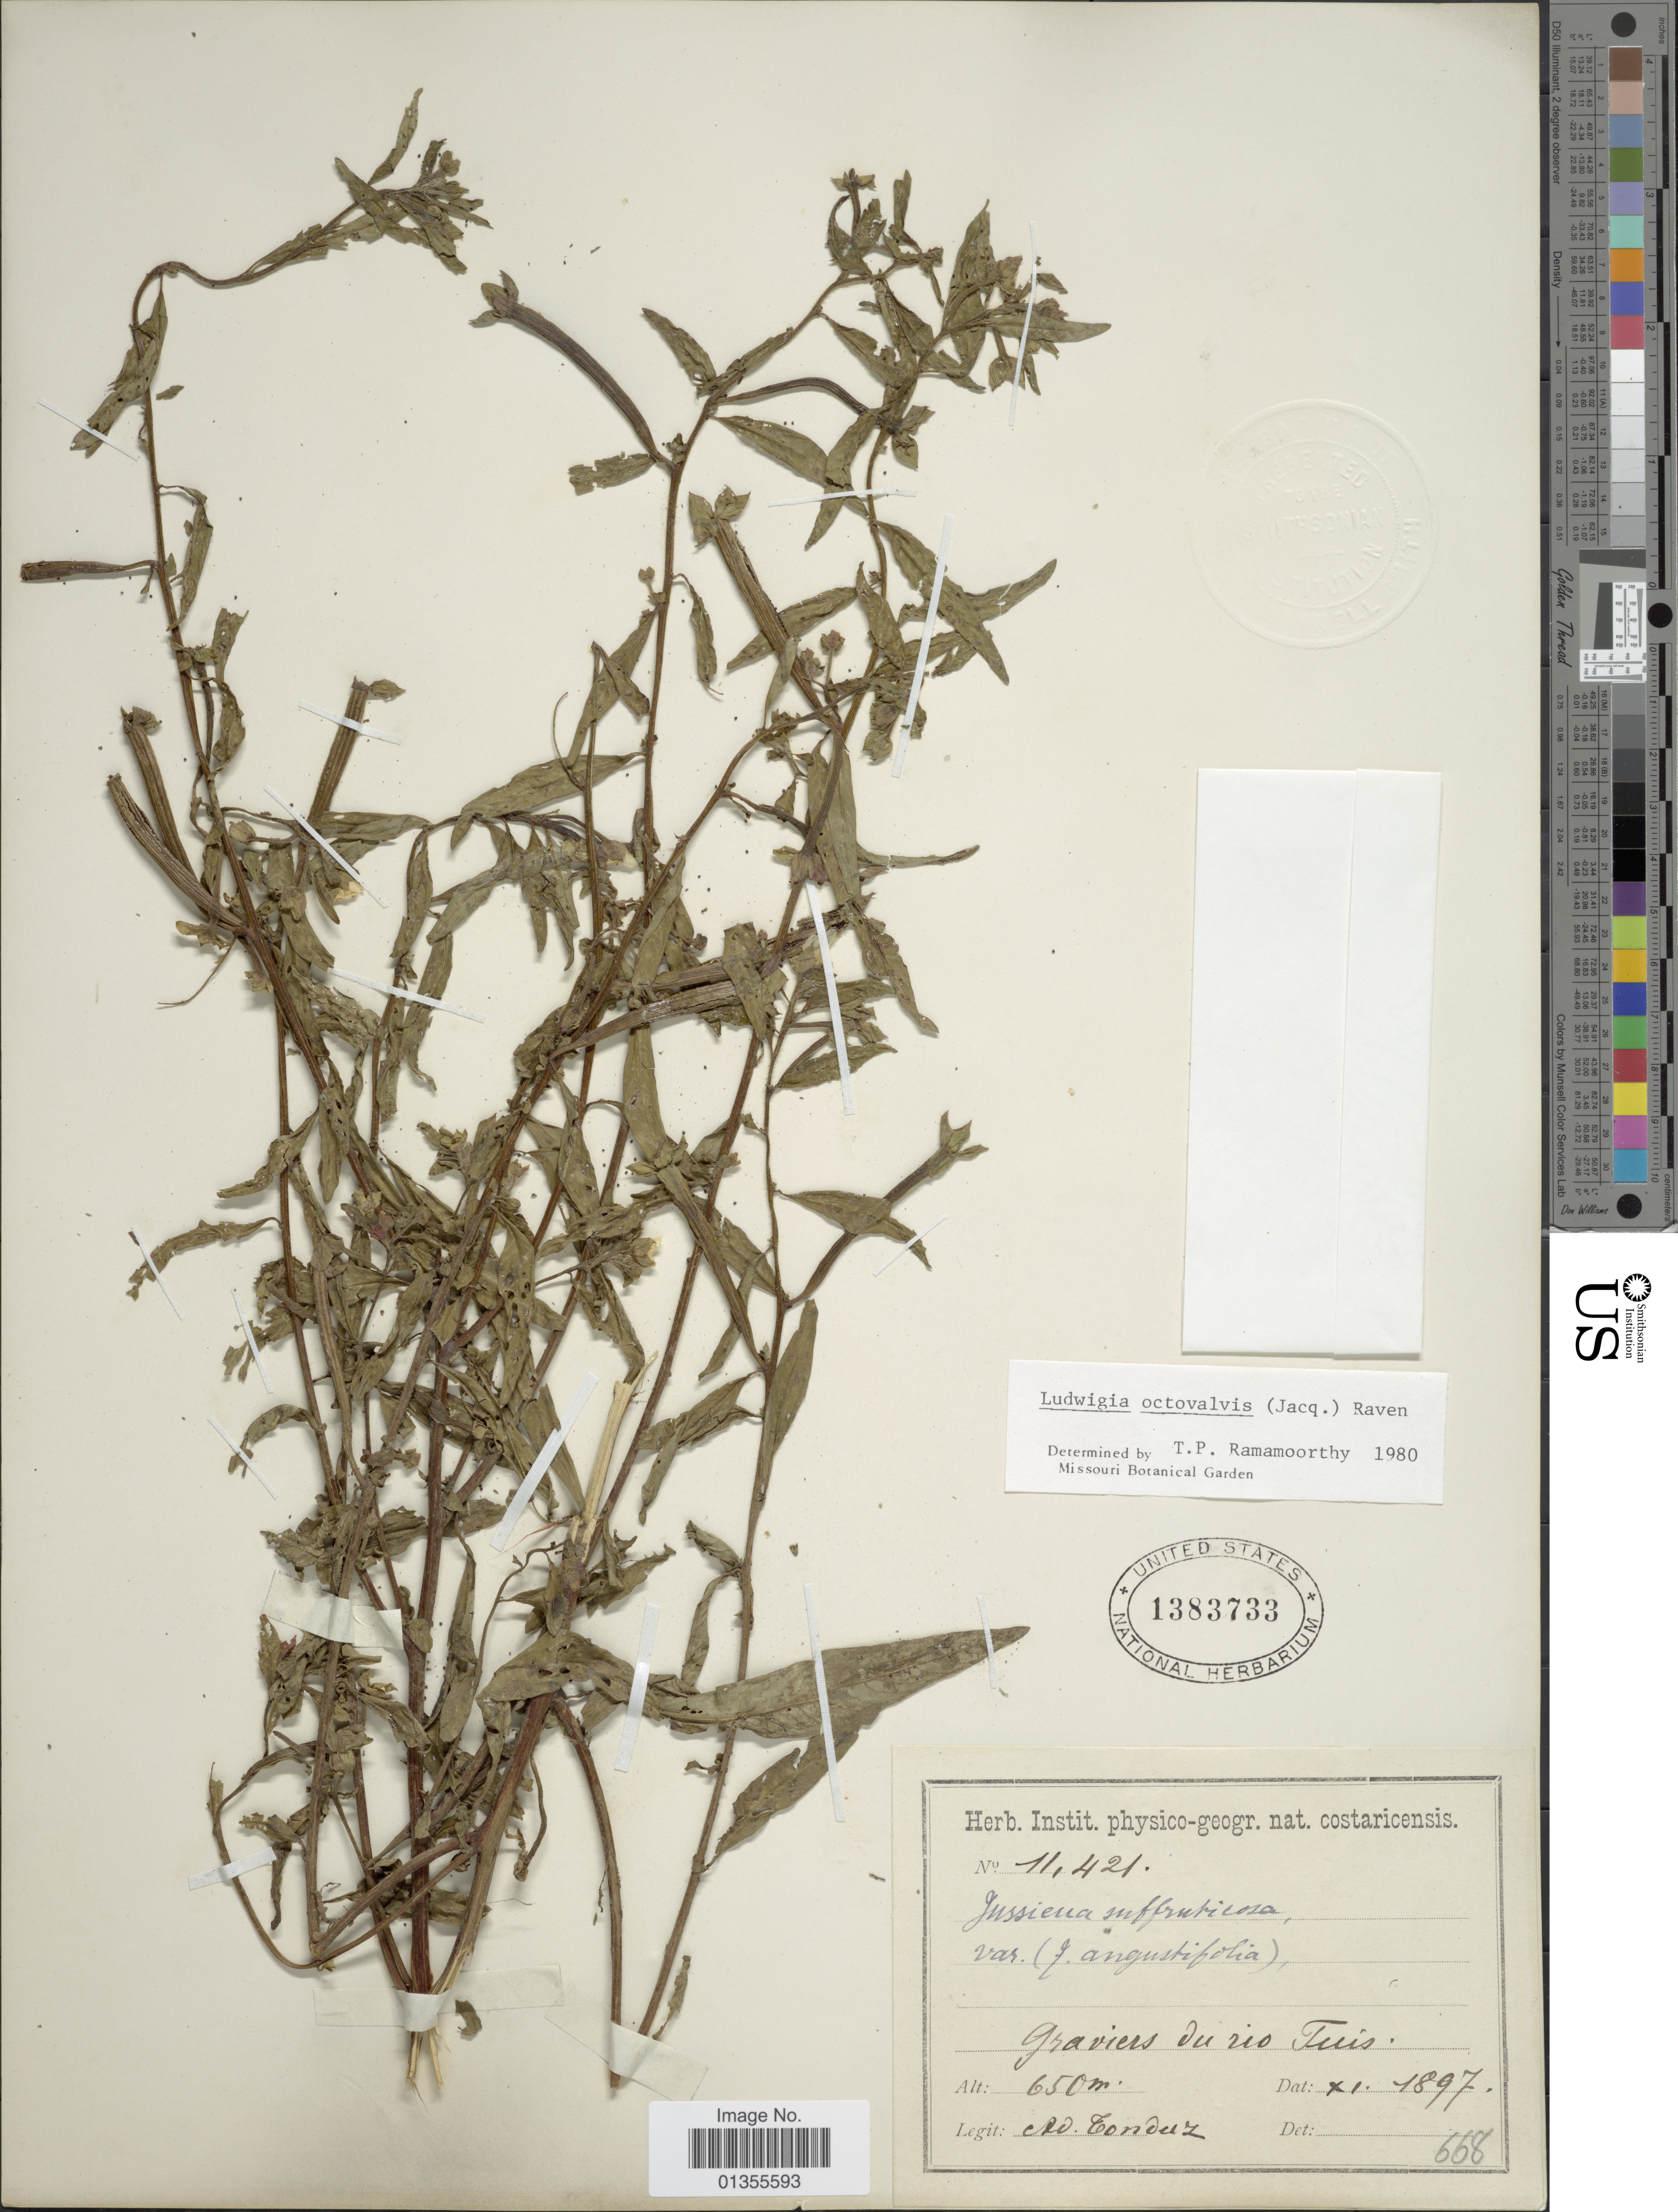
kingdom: Plantae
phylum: Tracheophyta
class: Magnoliopsida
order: Myrtales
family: Onagraceae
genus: Ludwigia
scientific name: Ludwigia octovalvis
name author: (Jacq.) P.H. Raven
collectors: A. Tonduz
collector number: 11421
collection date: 1897-11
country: Costa Rica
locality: Graviers du rio Tuis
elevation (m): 650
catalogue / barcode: US 1383733